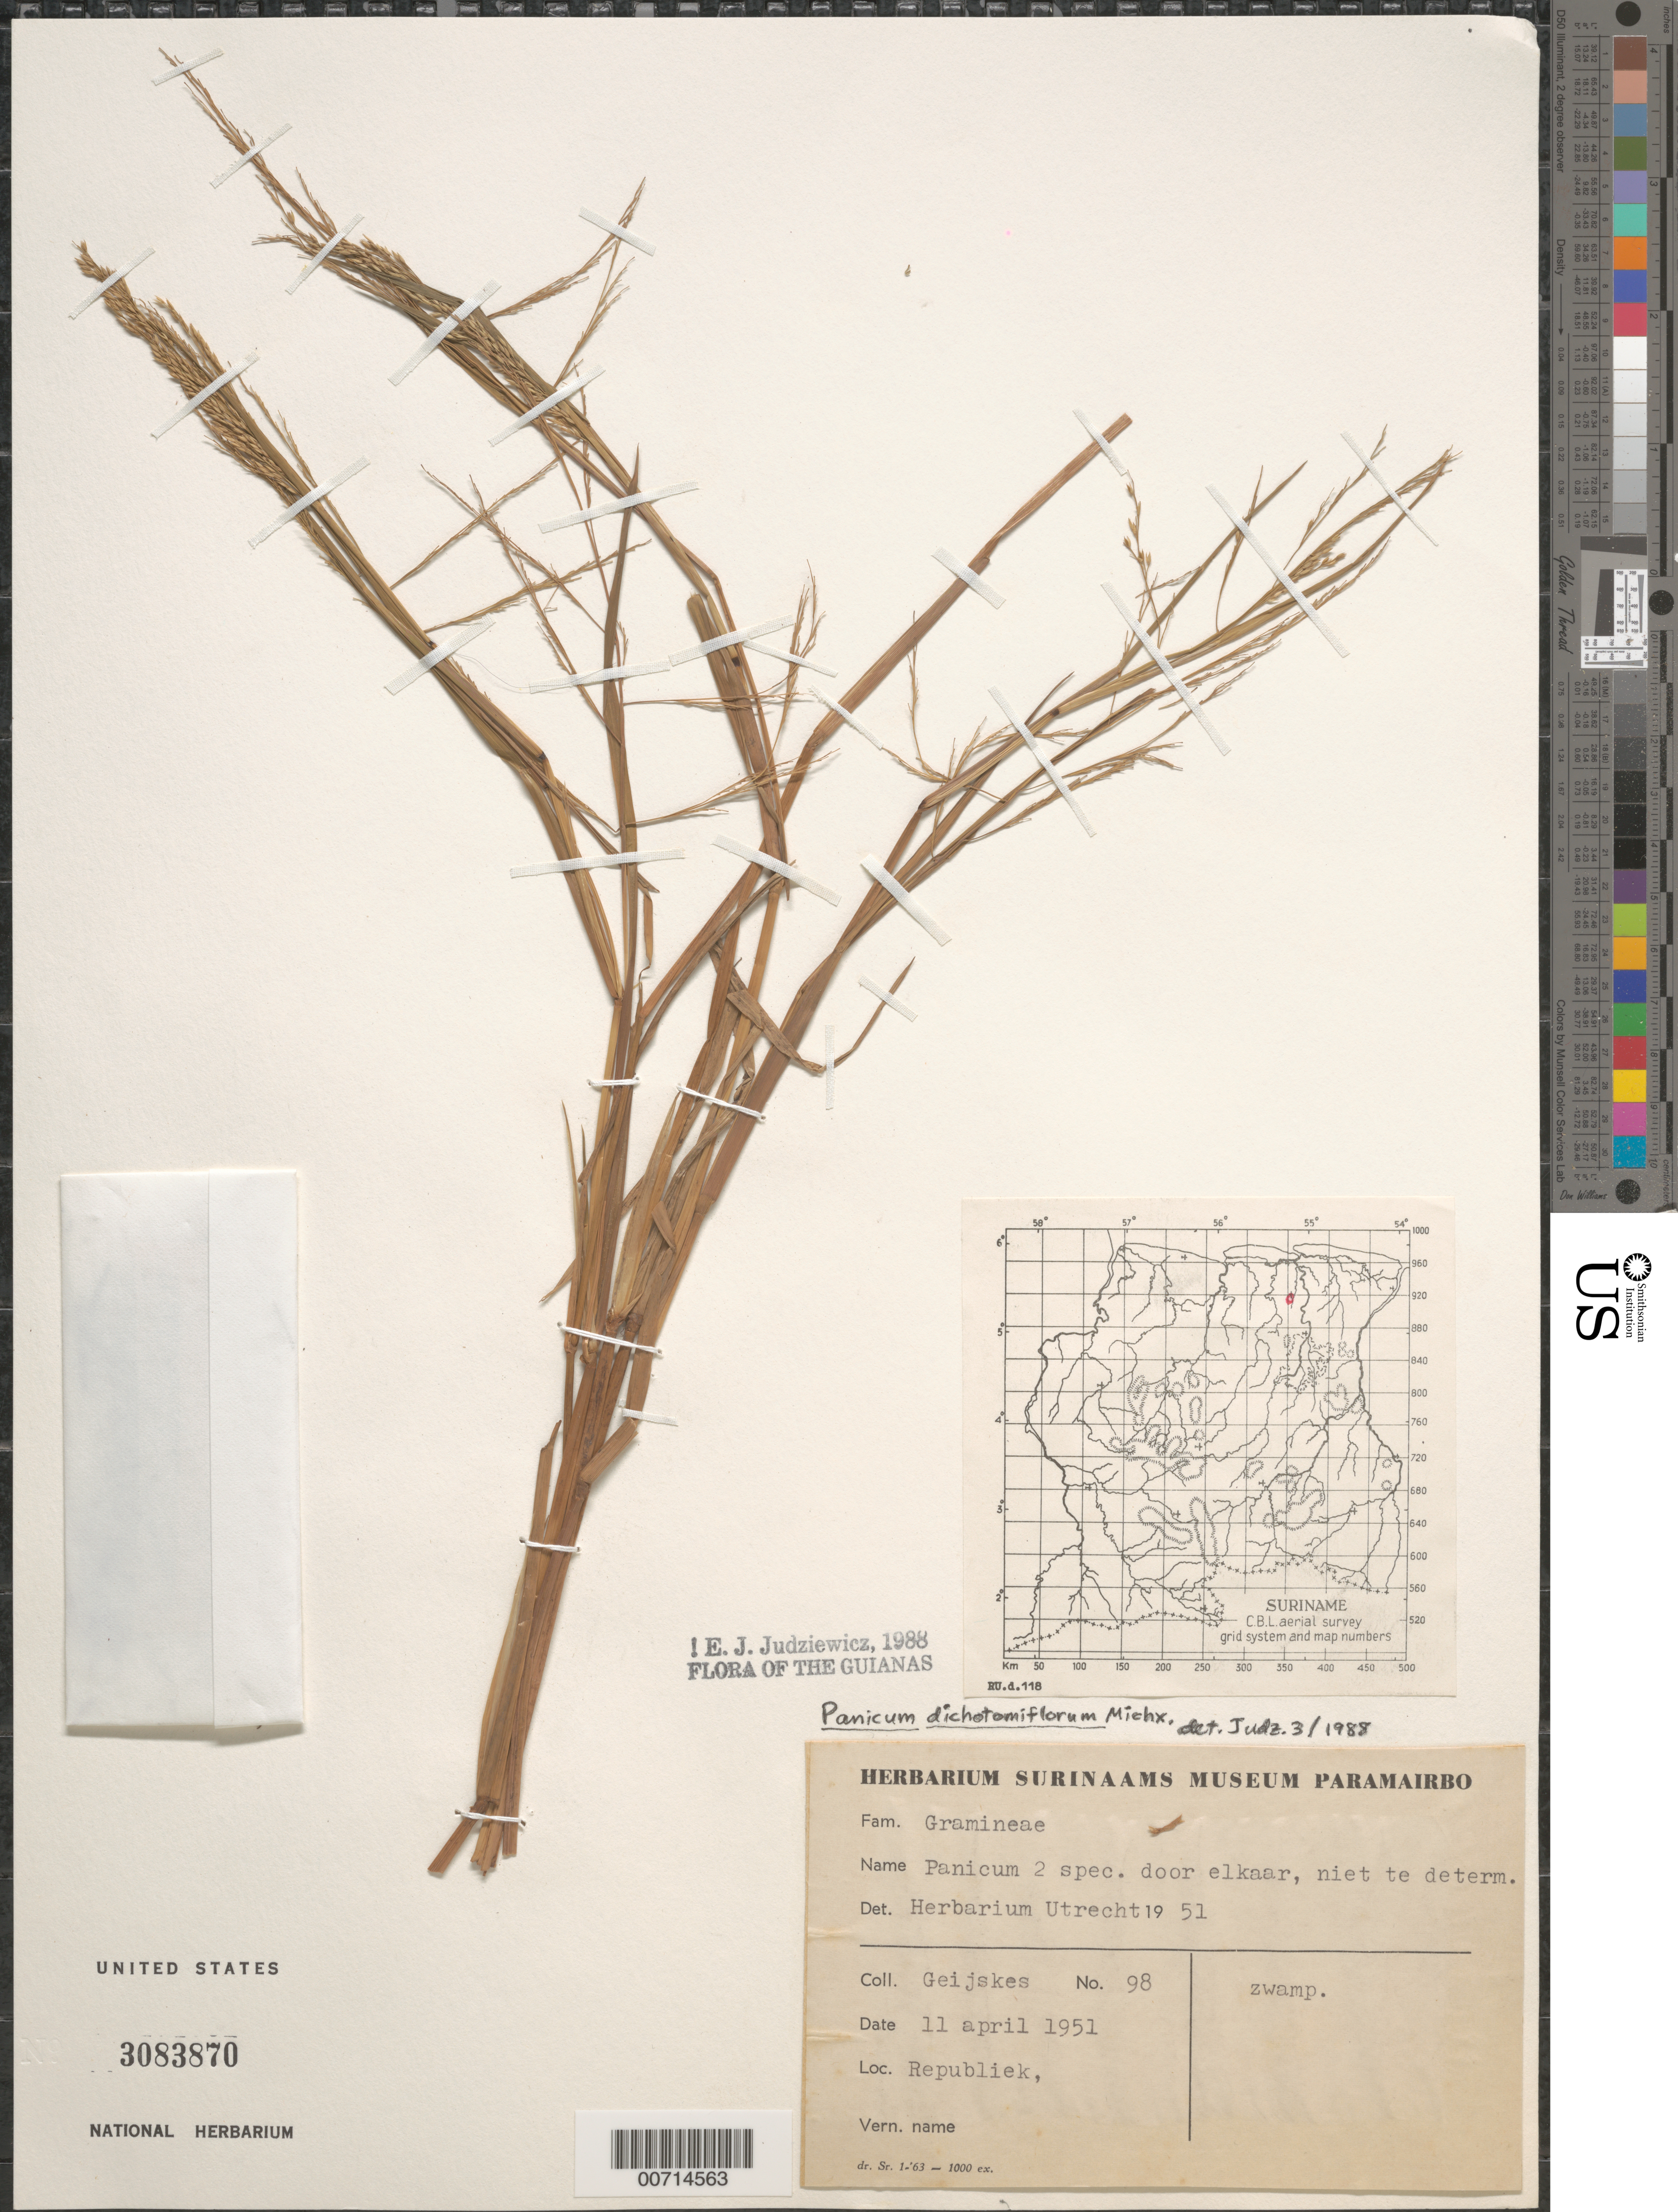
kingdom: Plantae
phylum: Tracheophyta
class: Liliopsida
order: Poales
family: Poaceae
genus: Panicum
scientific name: Panicum dichotomiflorum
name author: Michx.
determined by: Judziewicz, E. J.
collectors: D. Geijskes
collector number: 98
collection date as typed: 11-Apr-51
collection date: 1951-04-11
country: Suriname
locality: Republiek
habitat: Swamp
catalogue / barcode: US 3083870